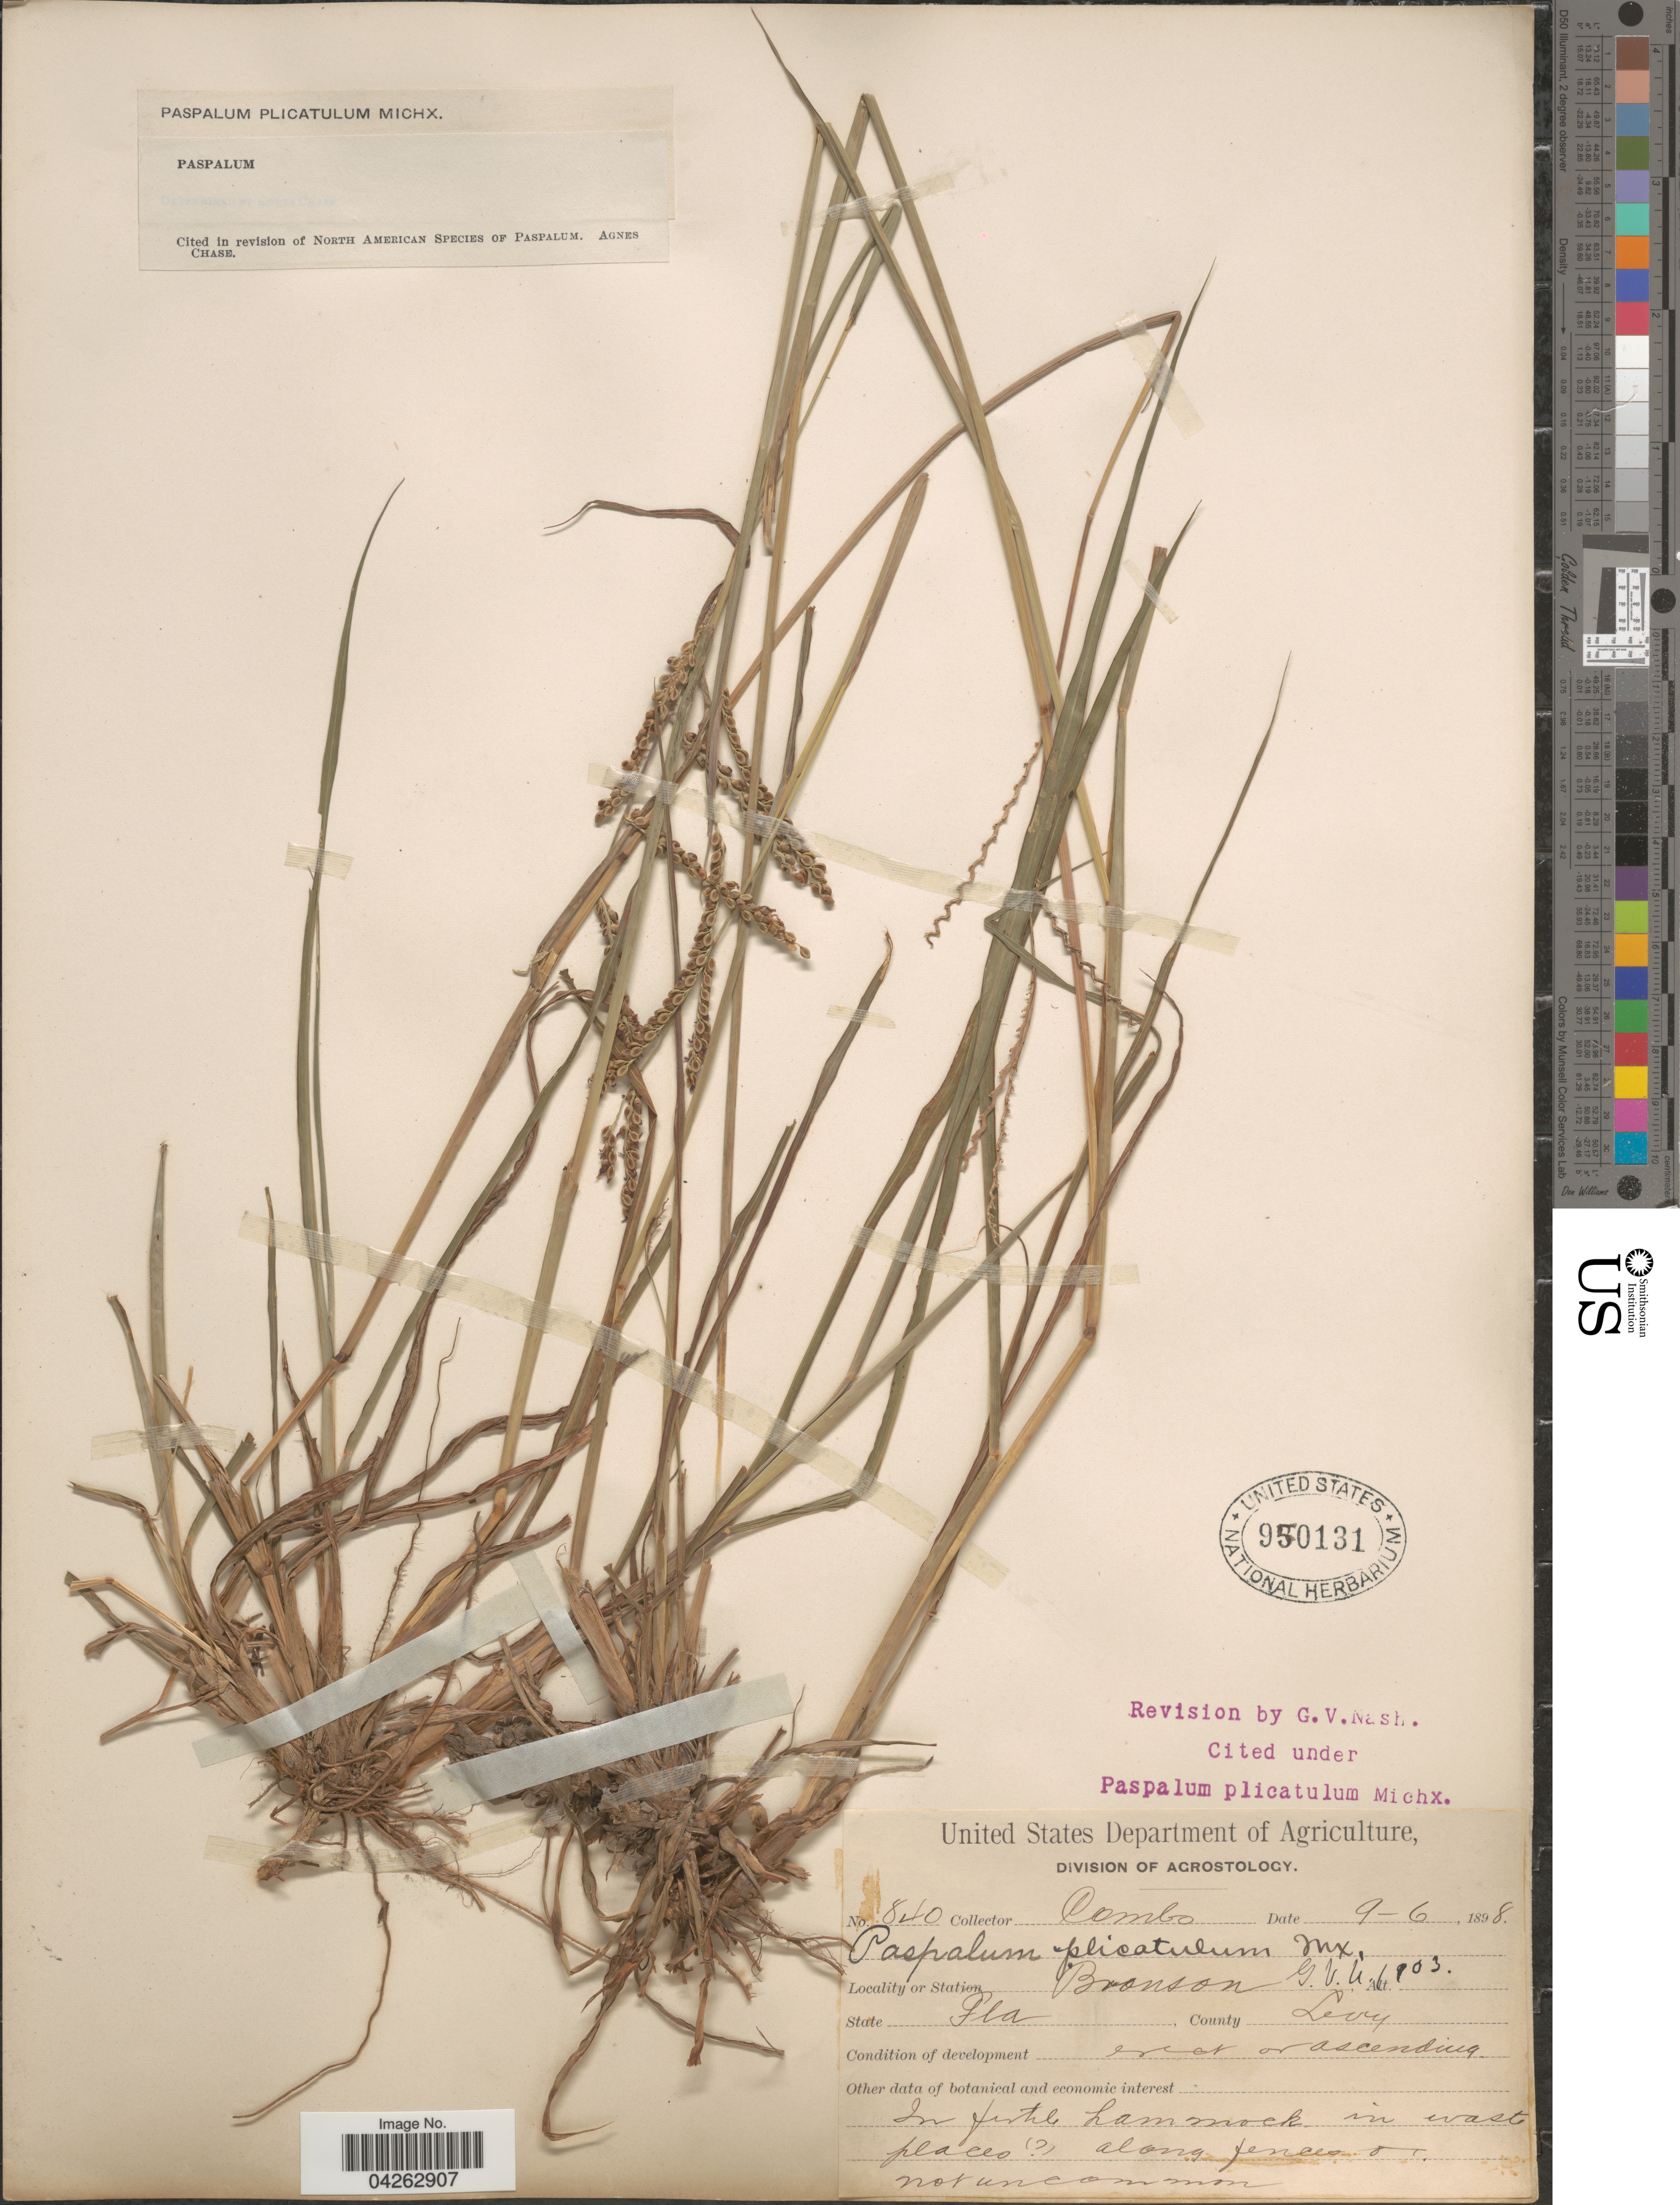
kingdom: Plantae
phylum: Tracheophyta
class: Liliopsida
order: Poales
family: Poaceae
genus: Paspalum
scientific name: Paspalum plicatulum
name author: Michx.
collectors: -. Combs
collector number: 840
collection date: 1898-09-06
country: United States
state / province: Florida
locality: Bronson. County Levy.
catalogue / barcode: US 950131